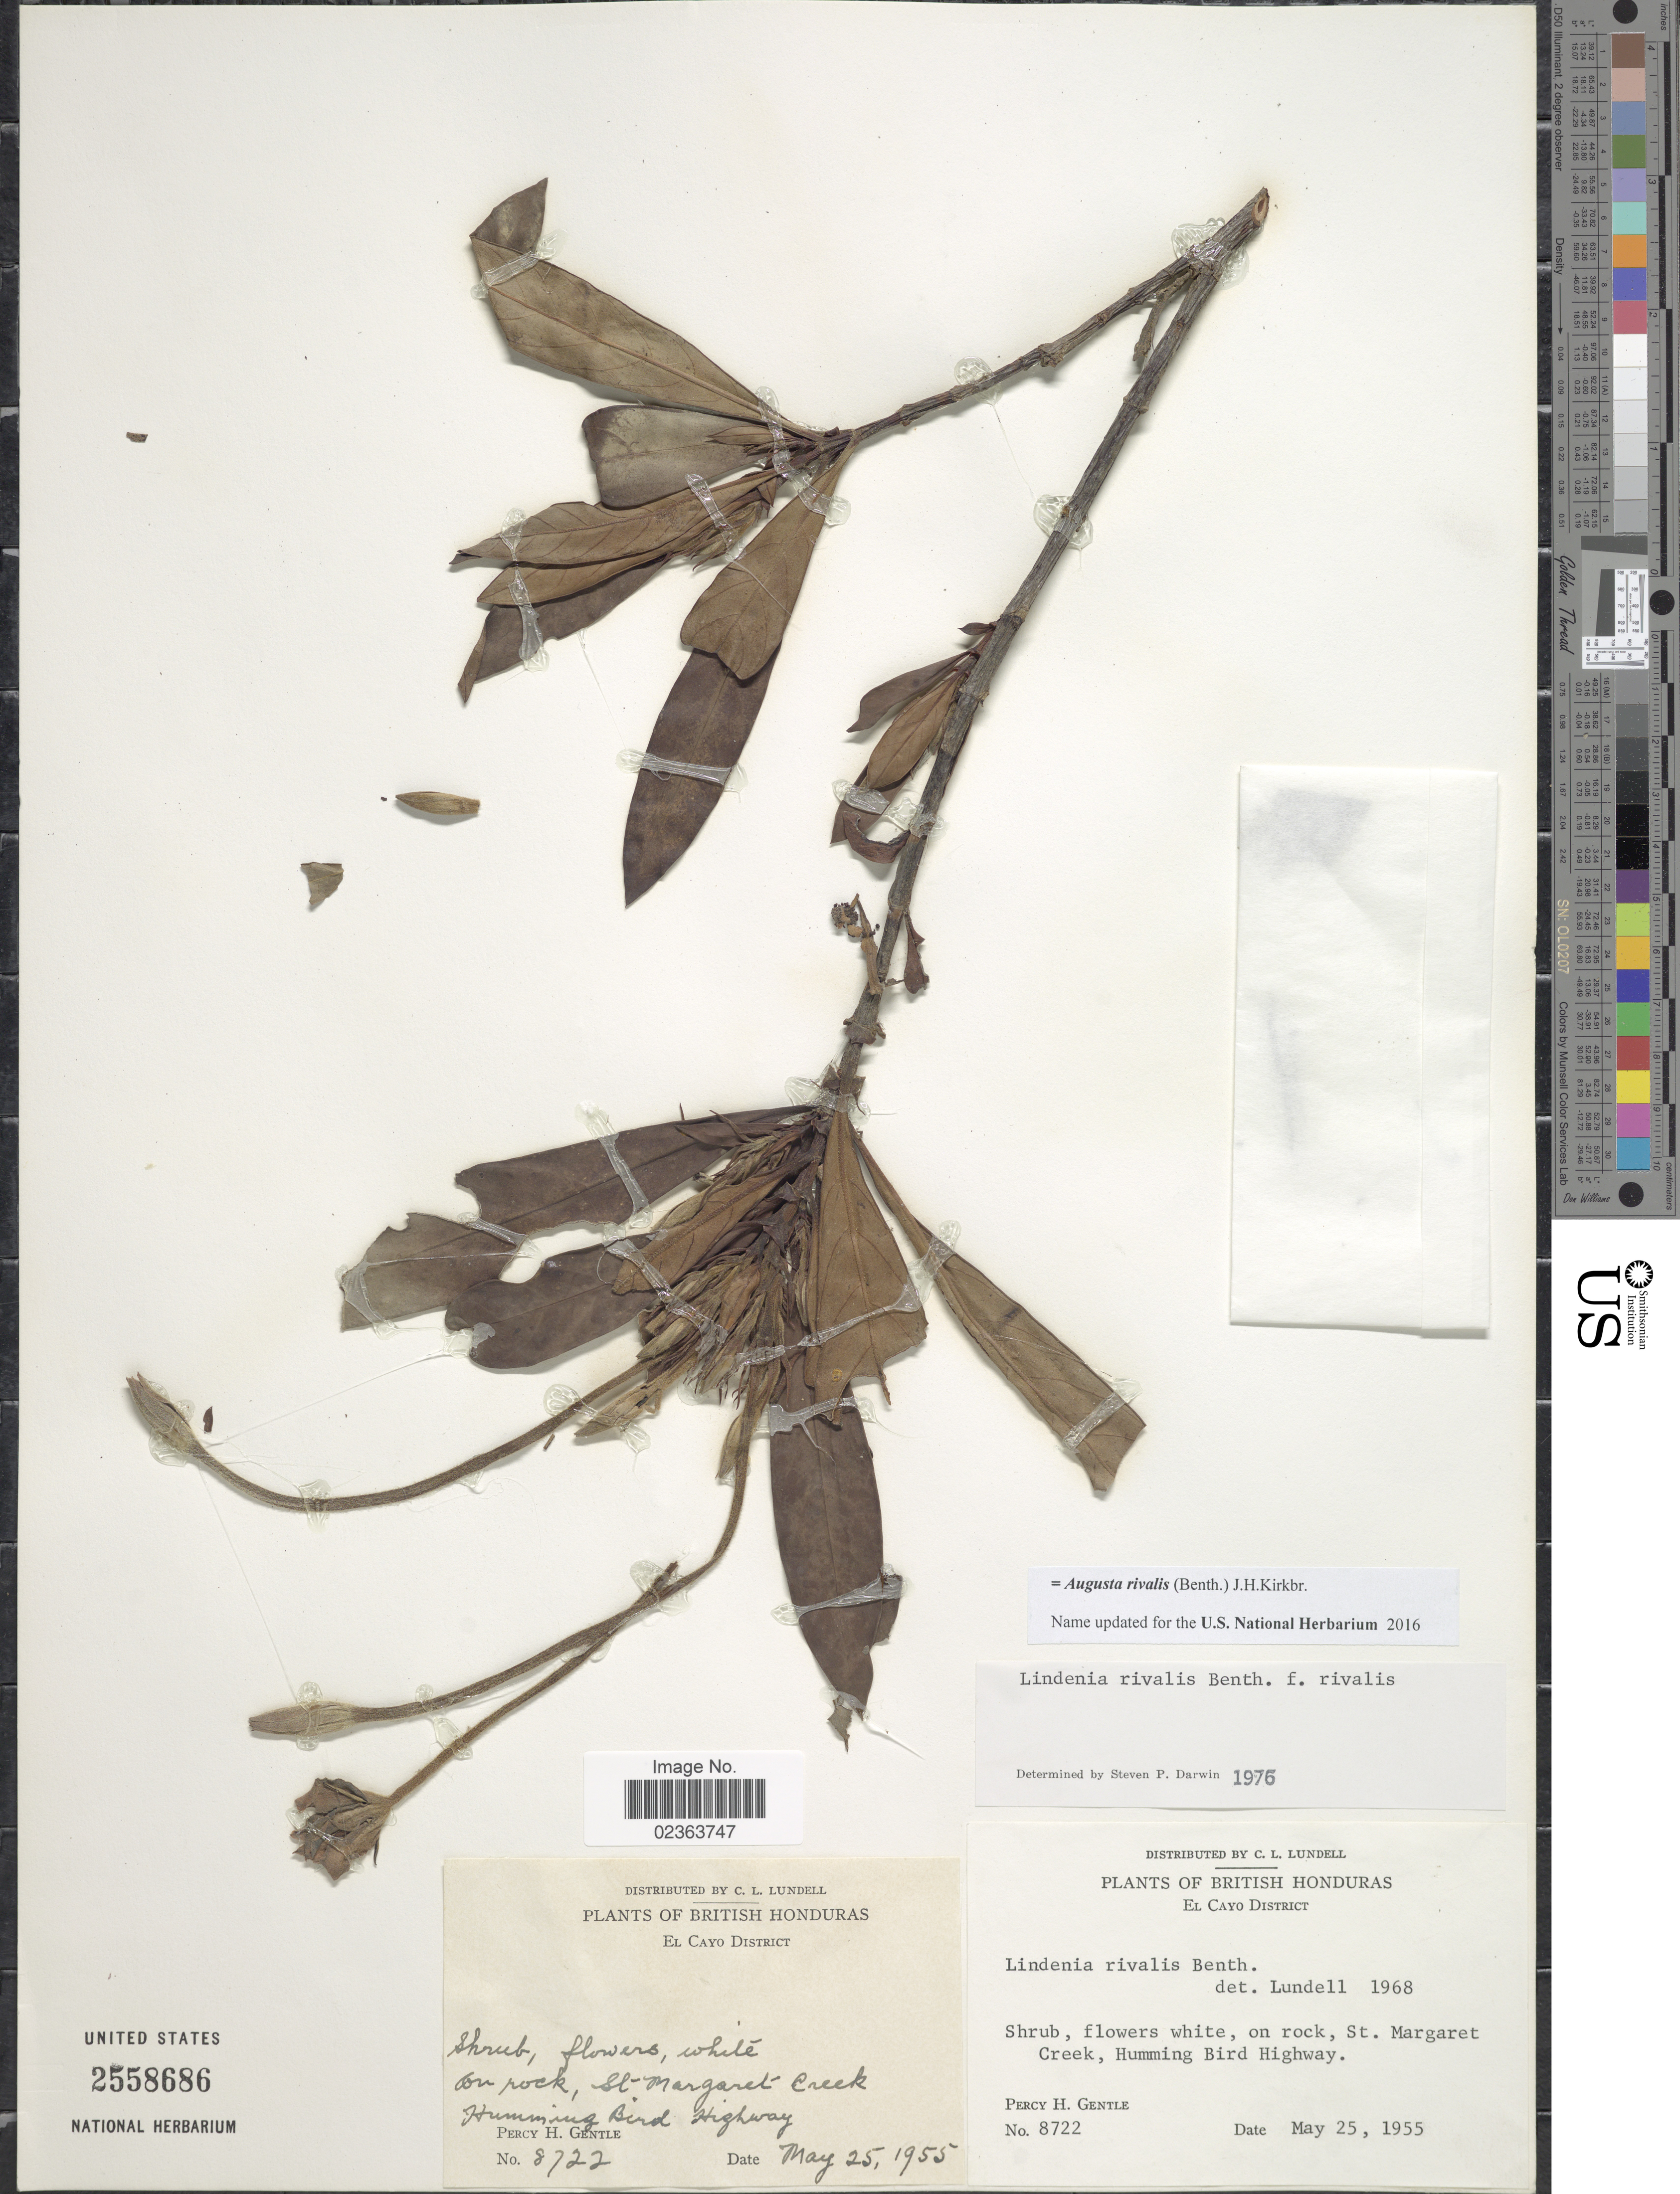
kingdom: Plantae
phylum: Tracheophyta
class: Magnoliopsida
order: Gentianales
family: Rubiaceae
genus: Augusta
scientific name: Augusta rivalis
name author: (Benth.) J.H. Kirkbr.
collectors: P. H. Gentle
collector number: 8722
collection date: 1955-05-25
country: Belize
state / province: Cayo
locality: British Honduras, El Cayo District, St. Margaret Creek, Humming Bird Highway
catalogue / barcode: US 2558686